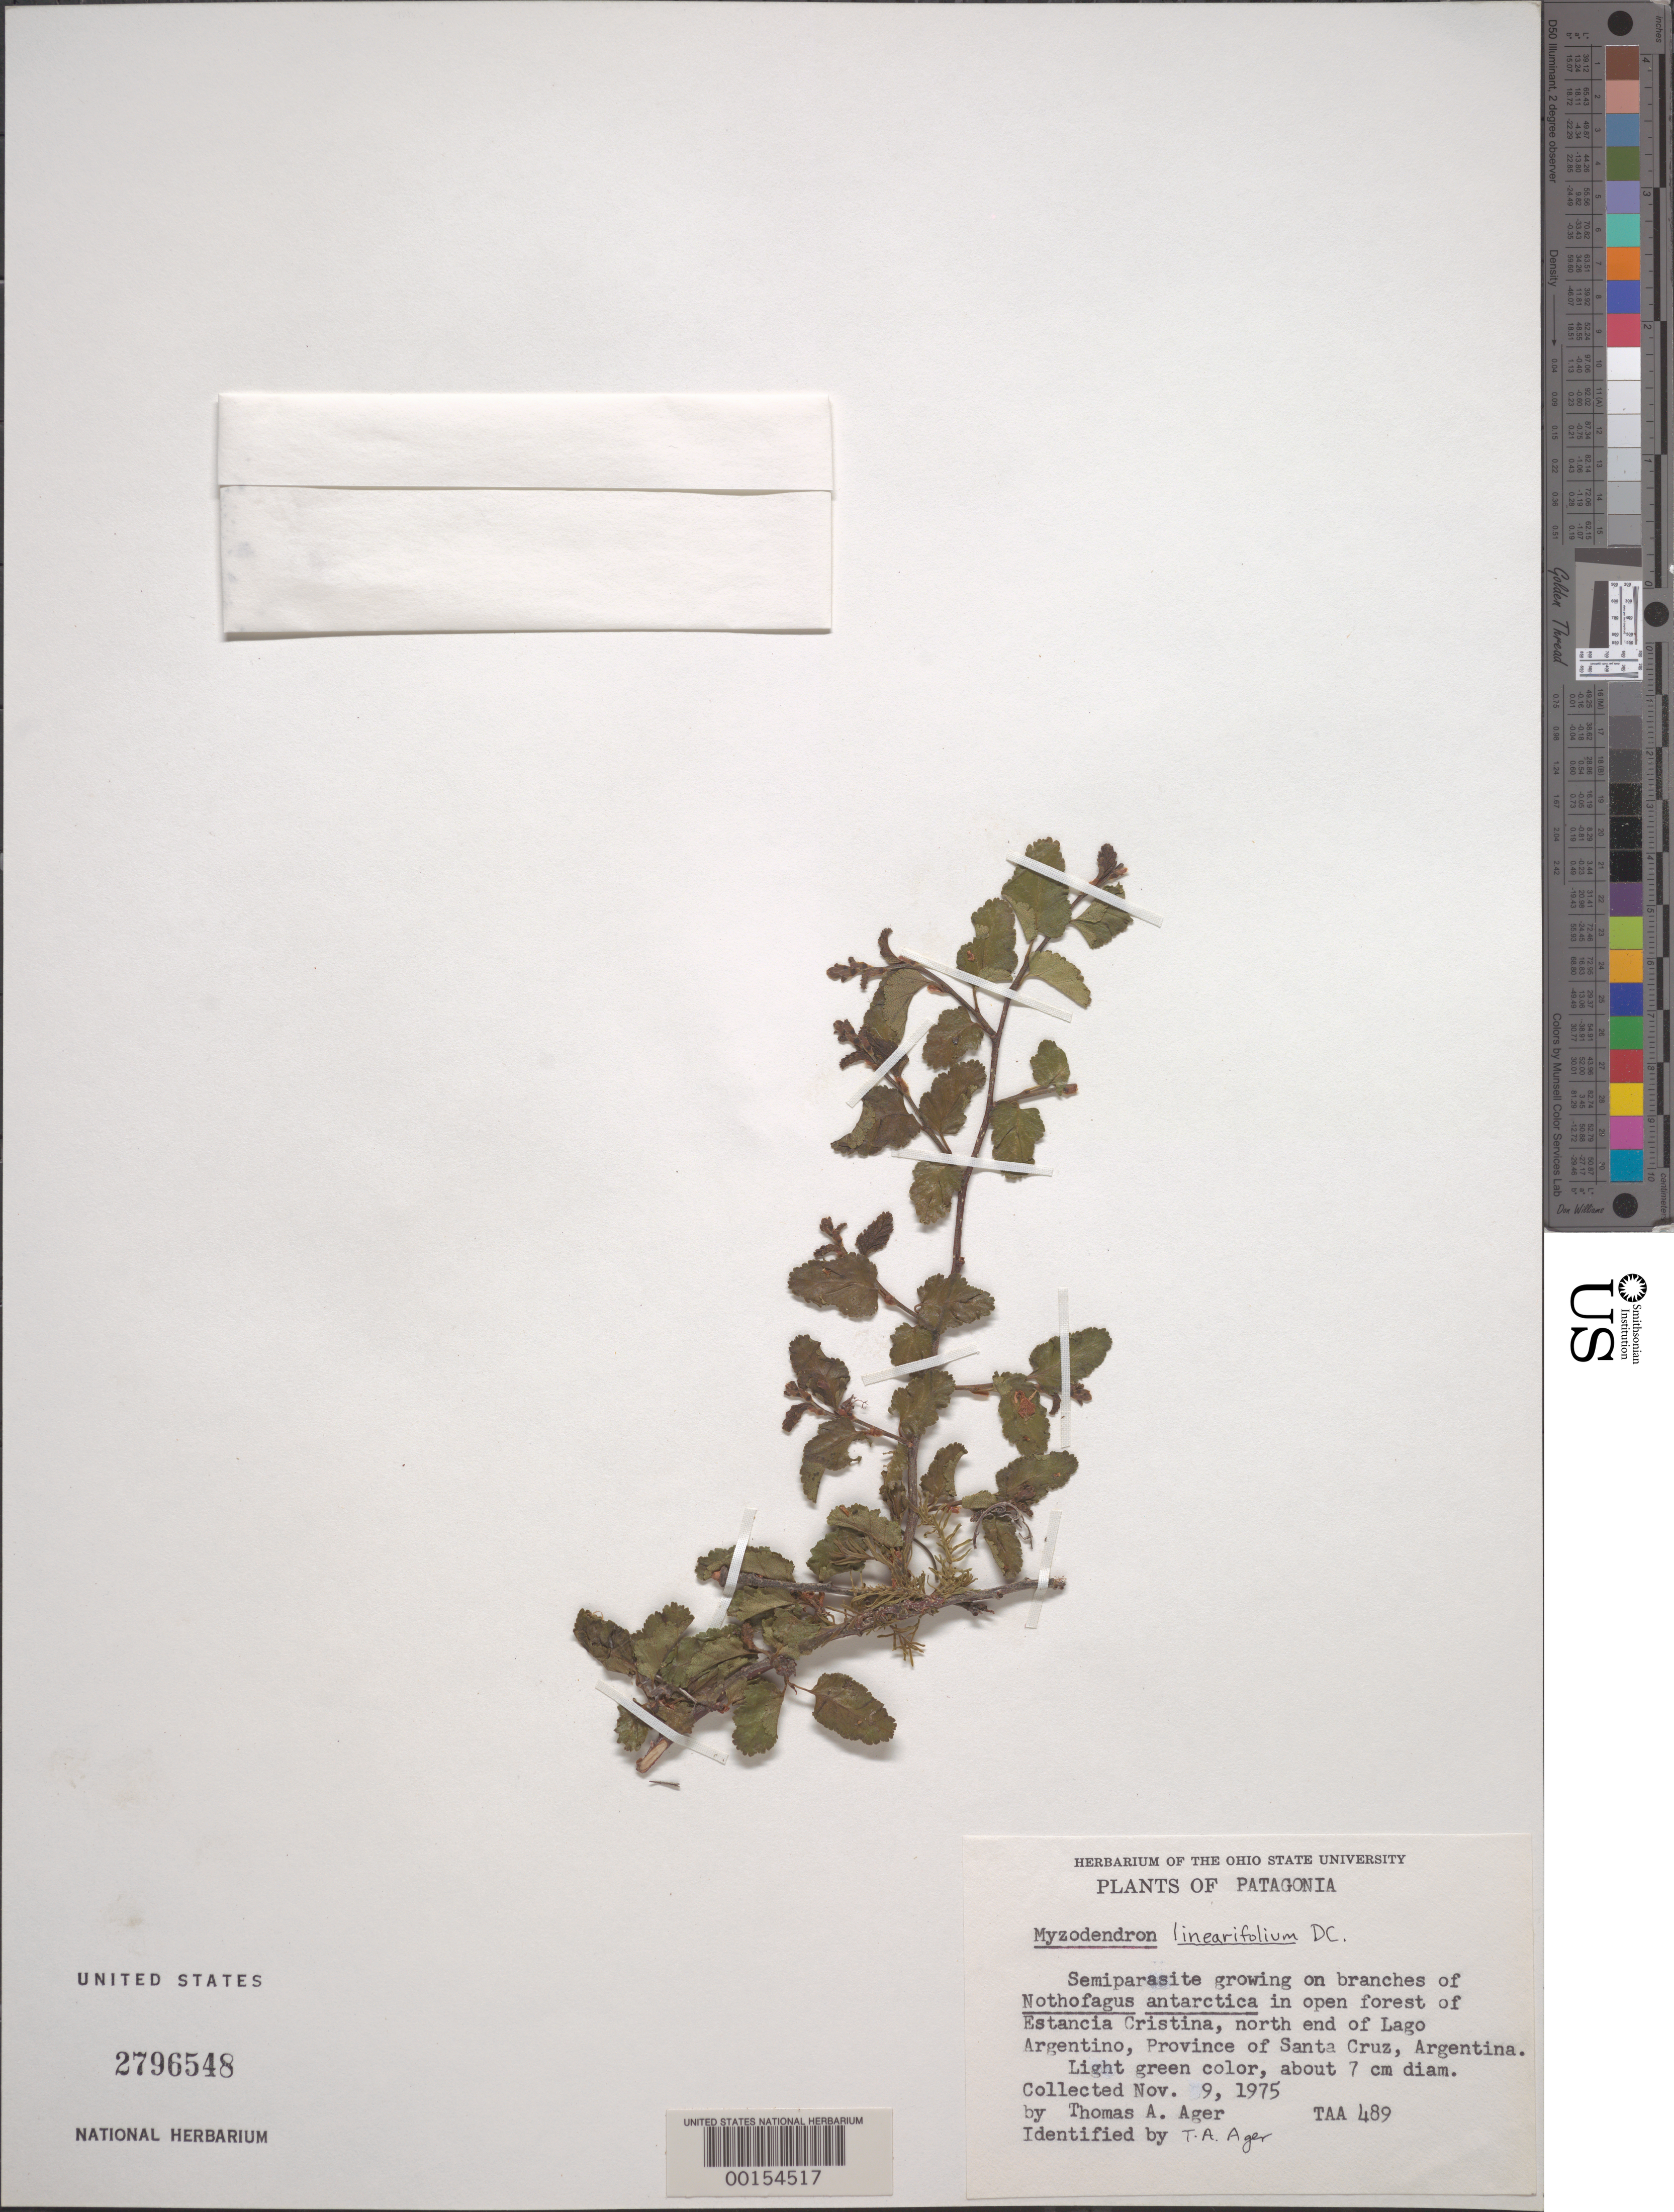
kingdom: Plantae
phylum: Tracheophyta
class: Magnoliopsida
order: Santalales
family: Misodendraceae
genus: Misodendrum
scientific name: Misodendrum linearifolium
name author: DC.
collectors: T. A. Ager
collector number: TAA 489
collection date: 1975-11-09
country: Argentina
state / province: Santa Cruz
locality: In open forest of Estancia Cristina, north end of Lago Argentino.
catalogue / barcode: US 2796548